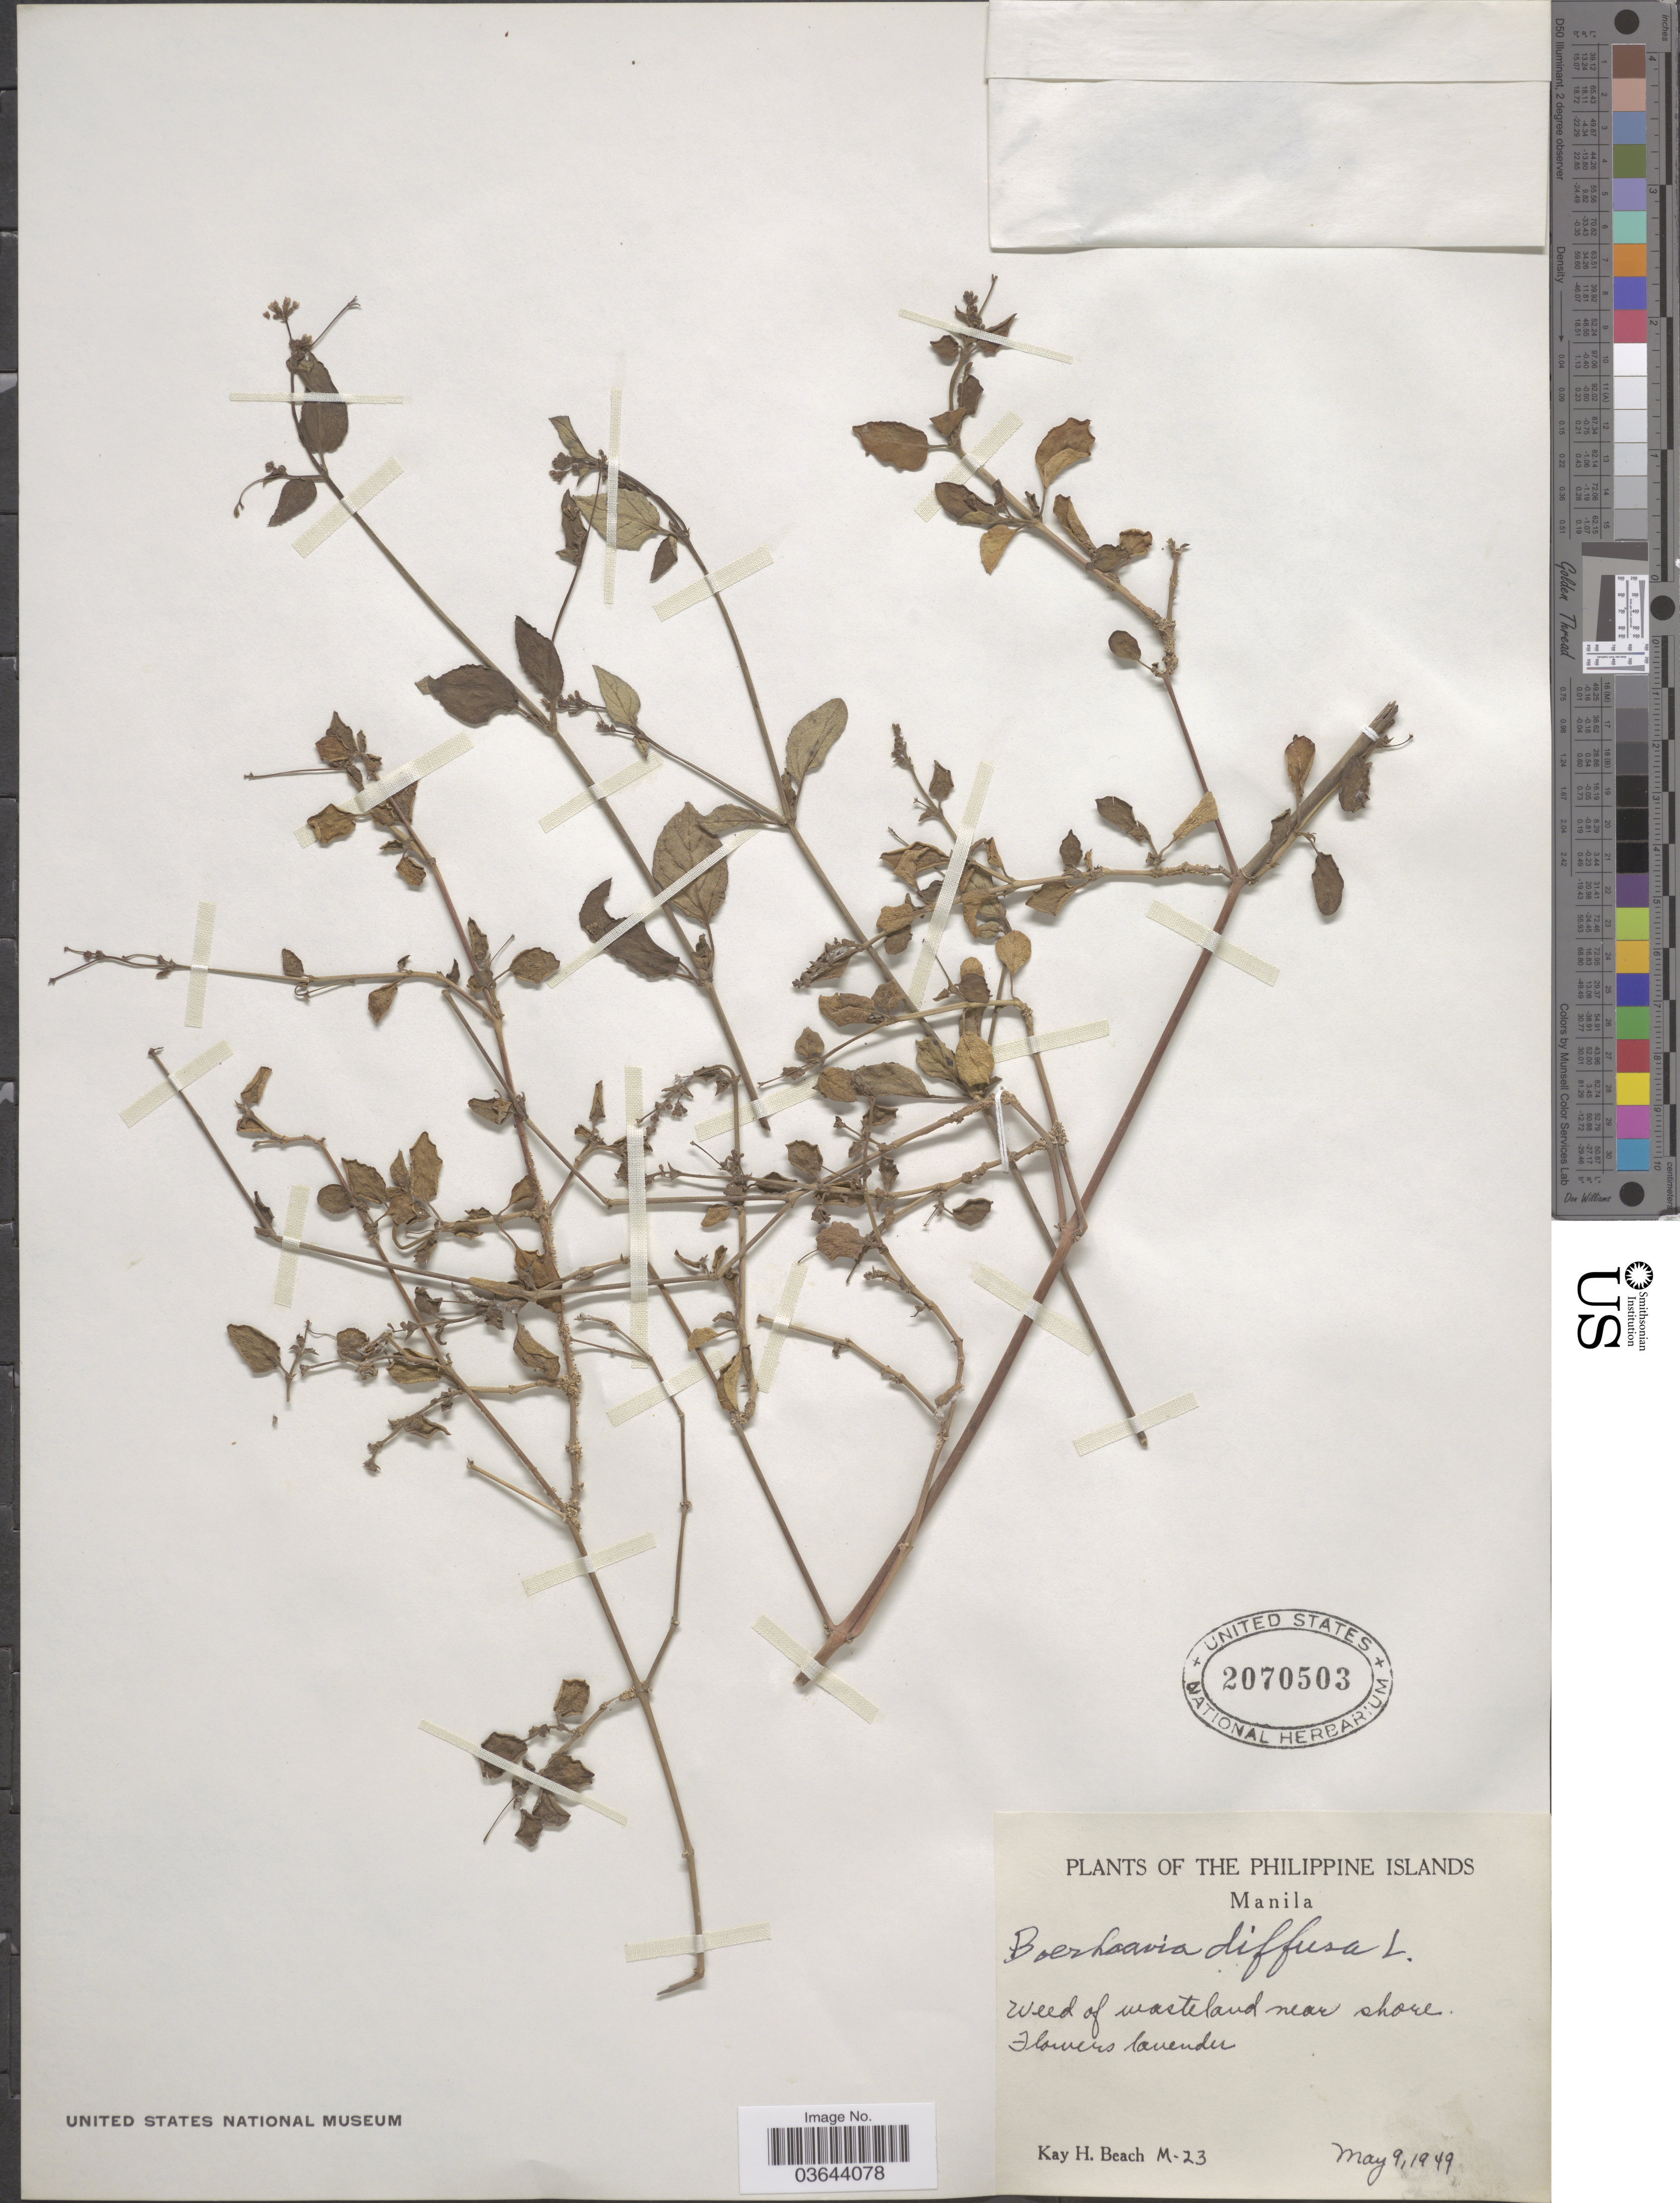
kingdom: Plantae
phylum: Tracheophyta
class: Magnoliopsida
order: Caryophyllales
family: Nyctaginaceae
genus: Boerhavia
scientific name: Boerhavia diffusa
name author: L.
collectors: K. H. Beach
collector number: M-23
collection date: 1949-05-09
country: Philippines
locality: Manila.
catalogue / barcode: US 2070503